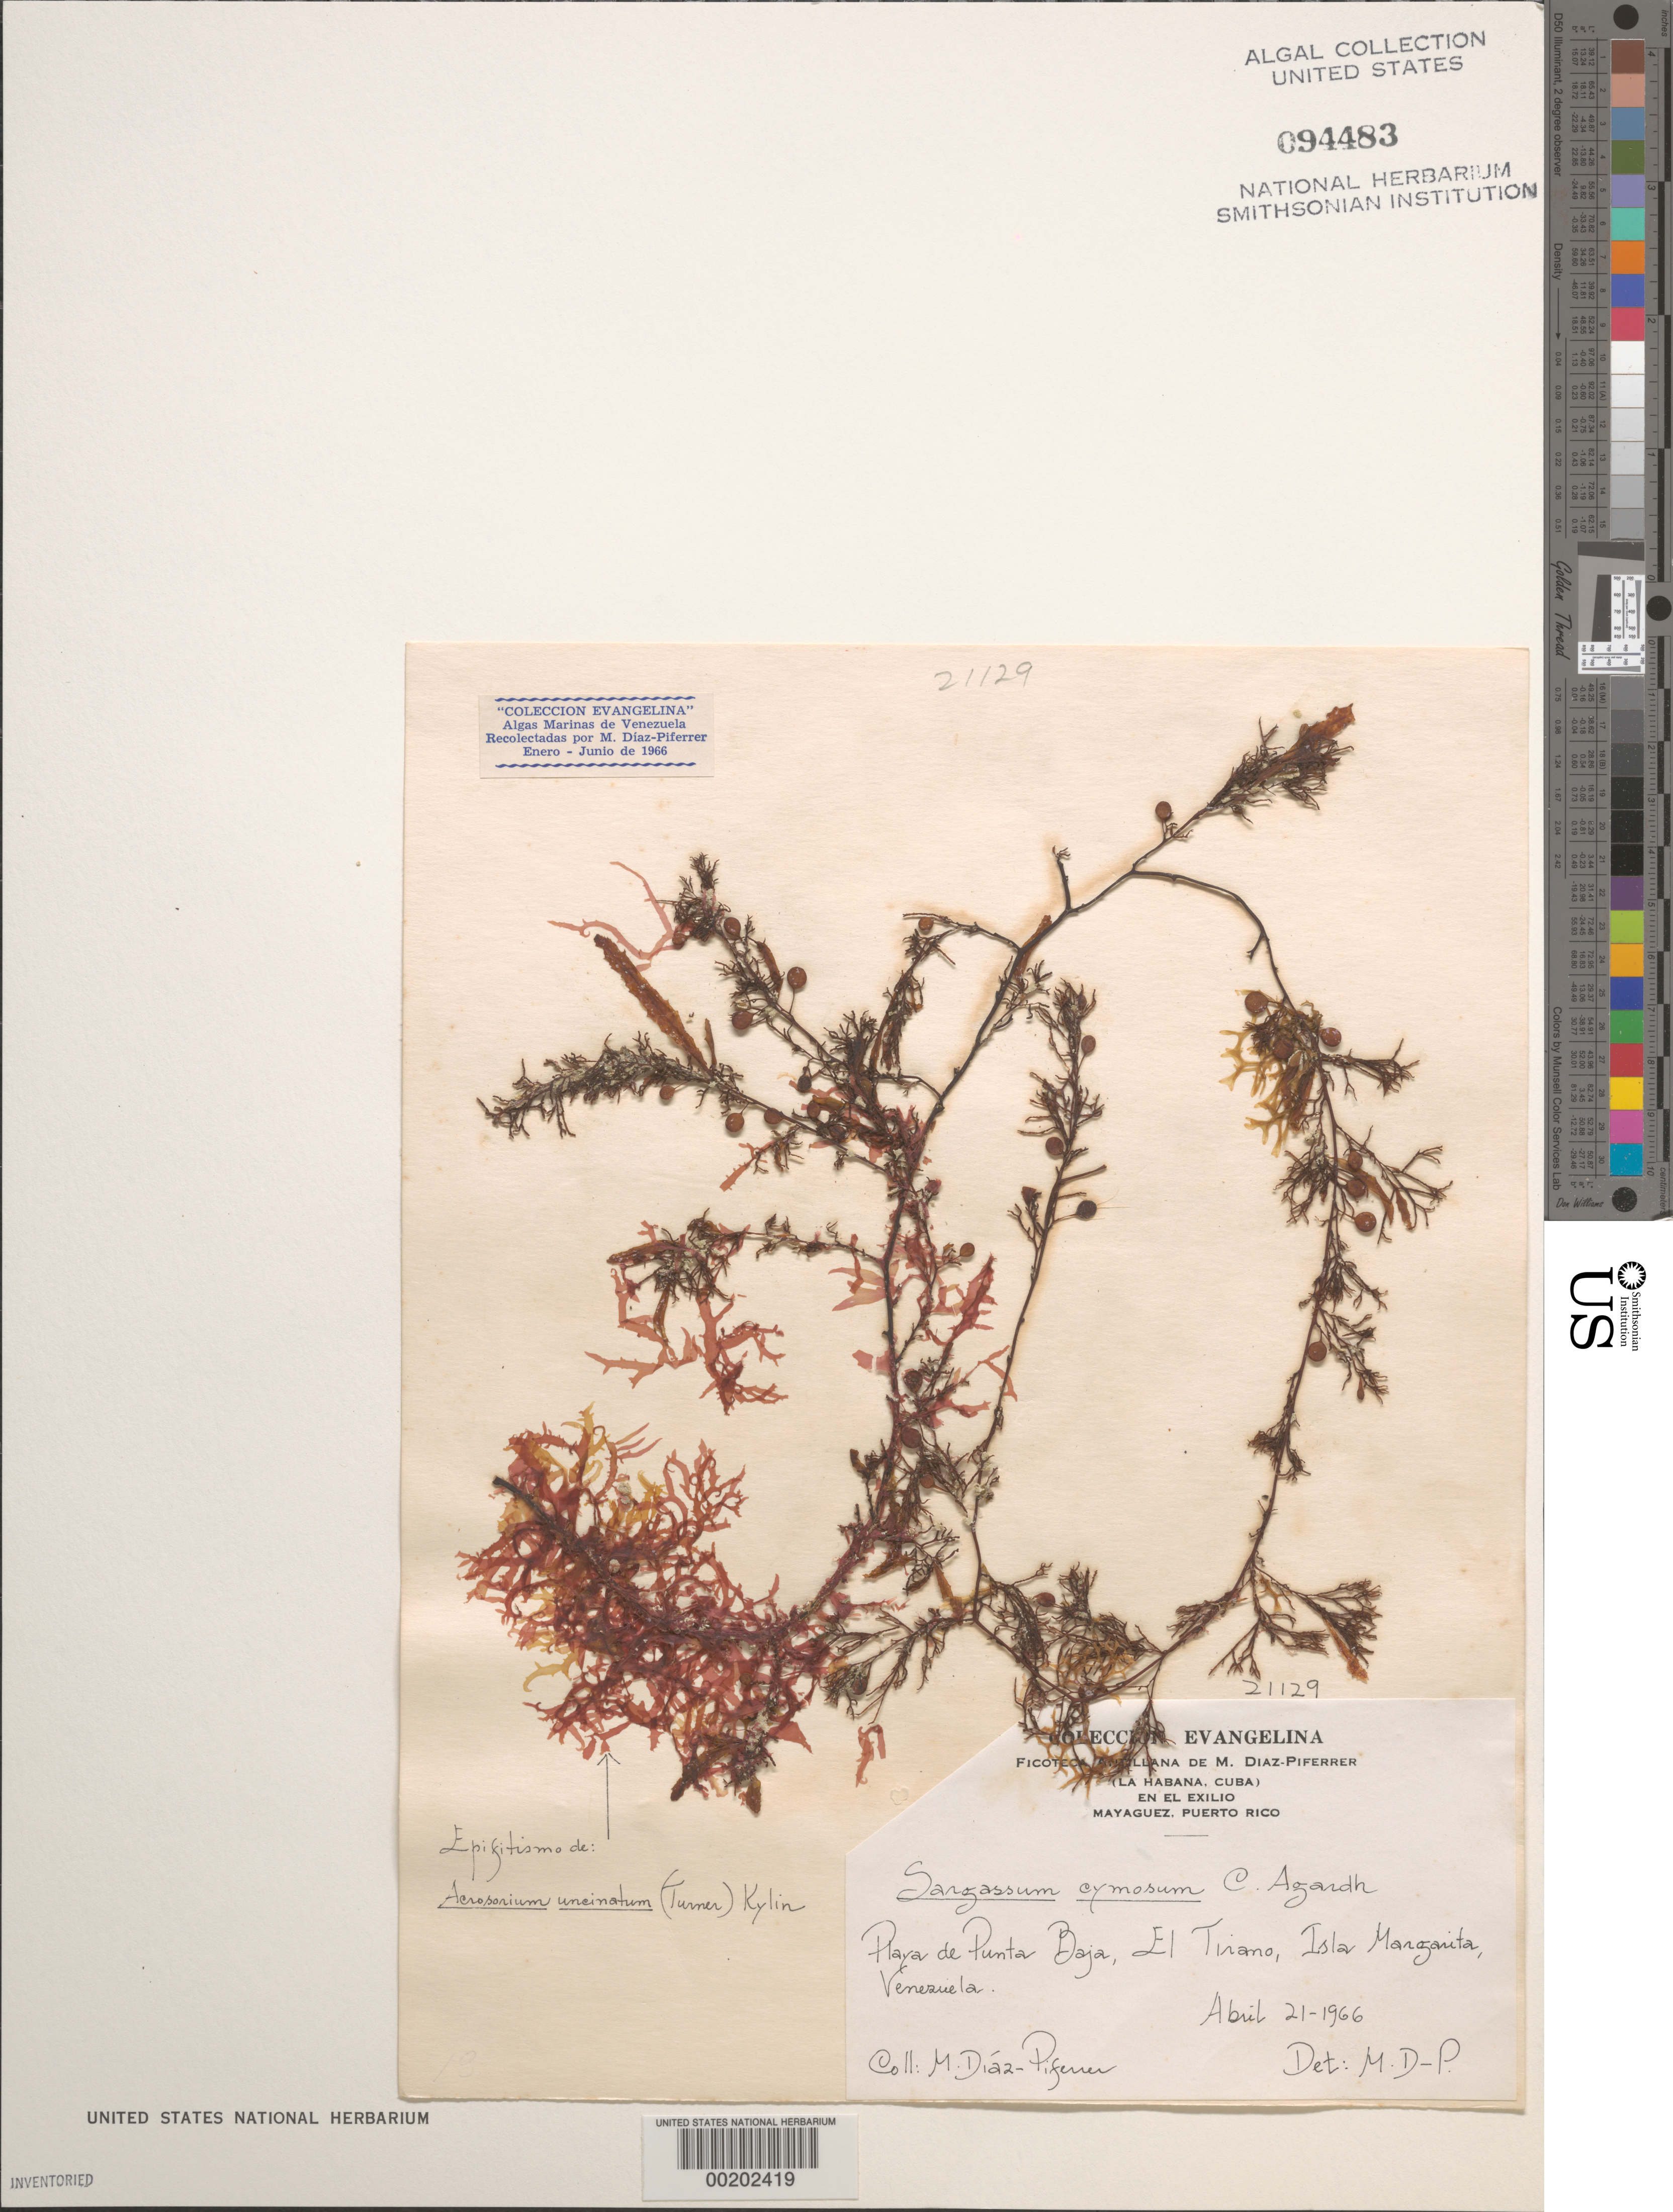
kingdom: Chromista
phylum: Ochrophyta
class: Phaeophyceae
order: Fucales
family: Sargassaceae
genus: Sargassum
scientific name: Sargassum cymosum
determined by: Diaz-Piferrer, M.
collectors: M. Diaz-Piferrer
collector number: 21129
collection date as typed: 21 Apr 1966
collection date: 1966-04-21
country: Venezuela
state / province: Nueva Esparta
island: Margarita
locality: Playa de Punta Baja, El Tirano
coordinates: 11 N, 64 W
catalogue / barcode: US 94483